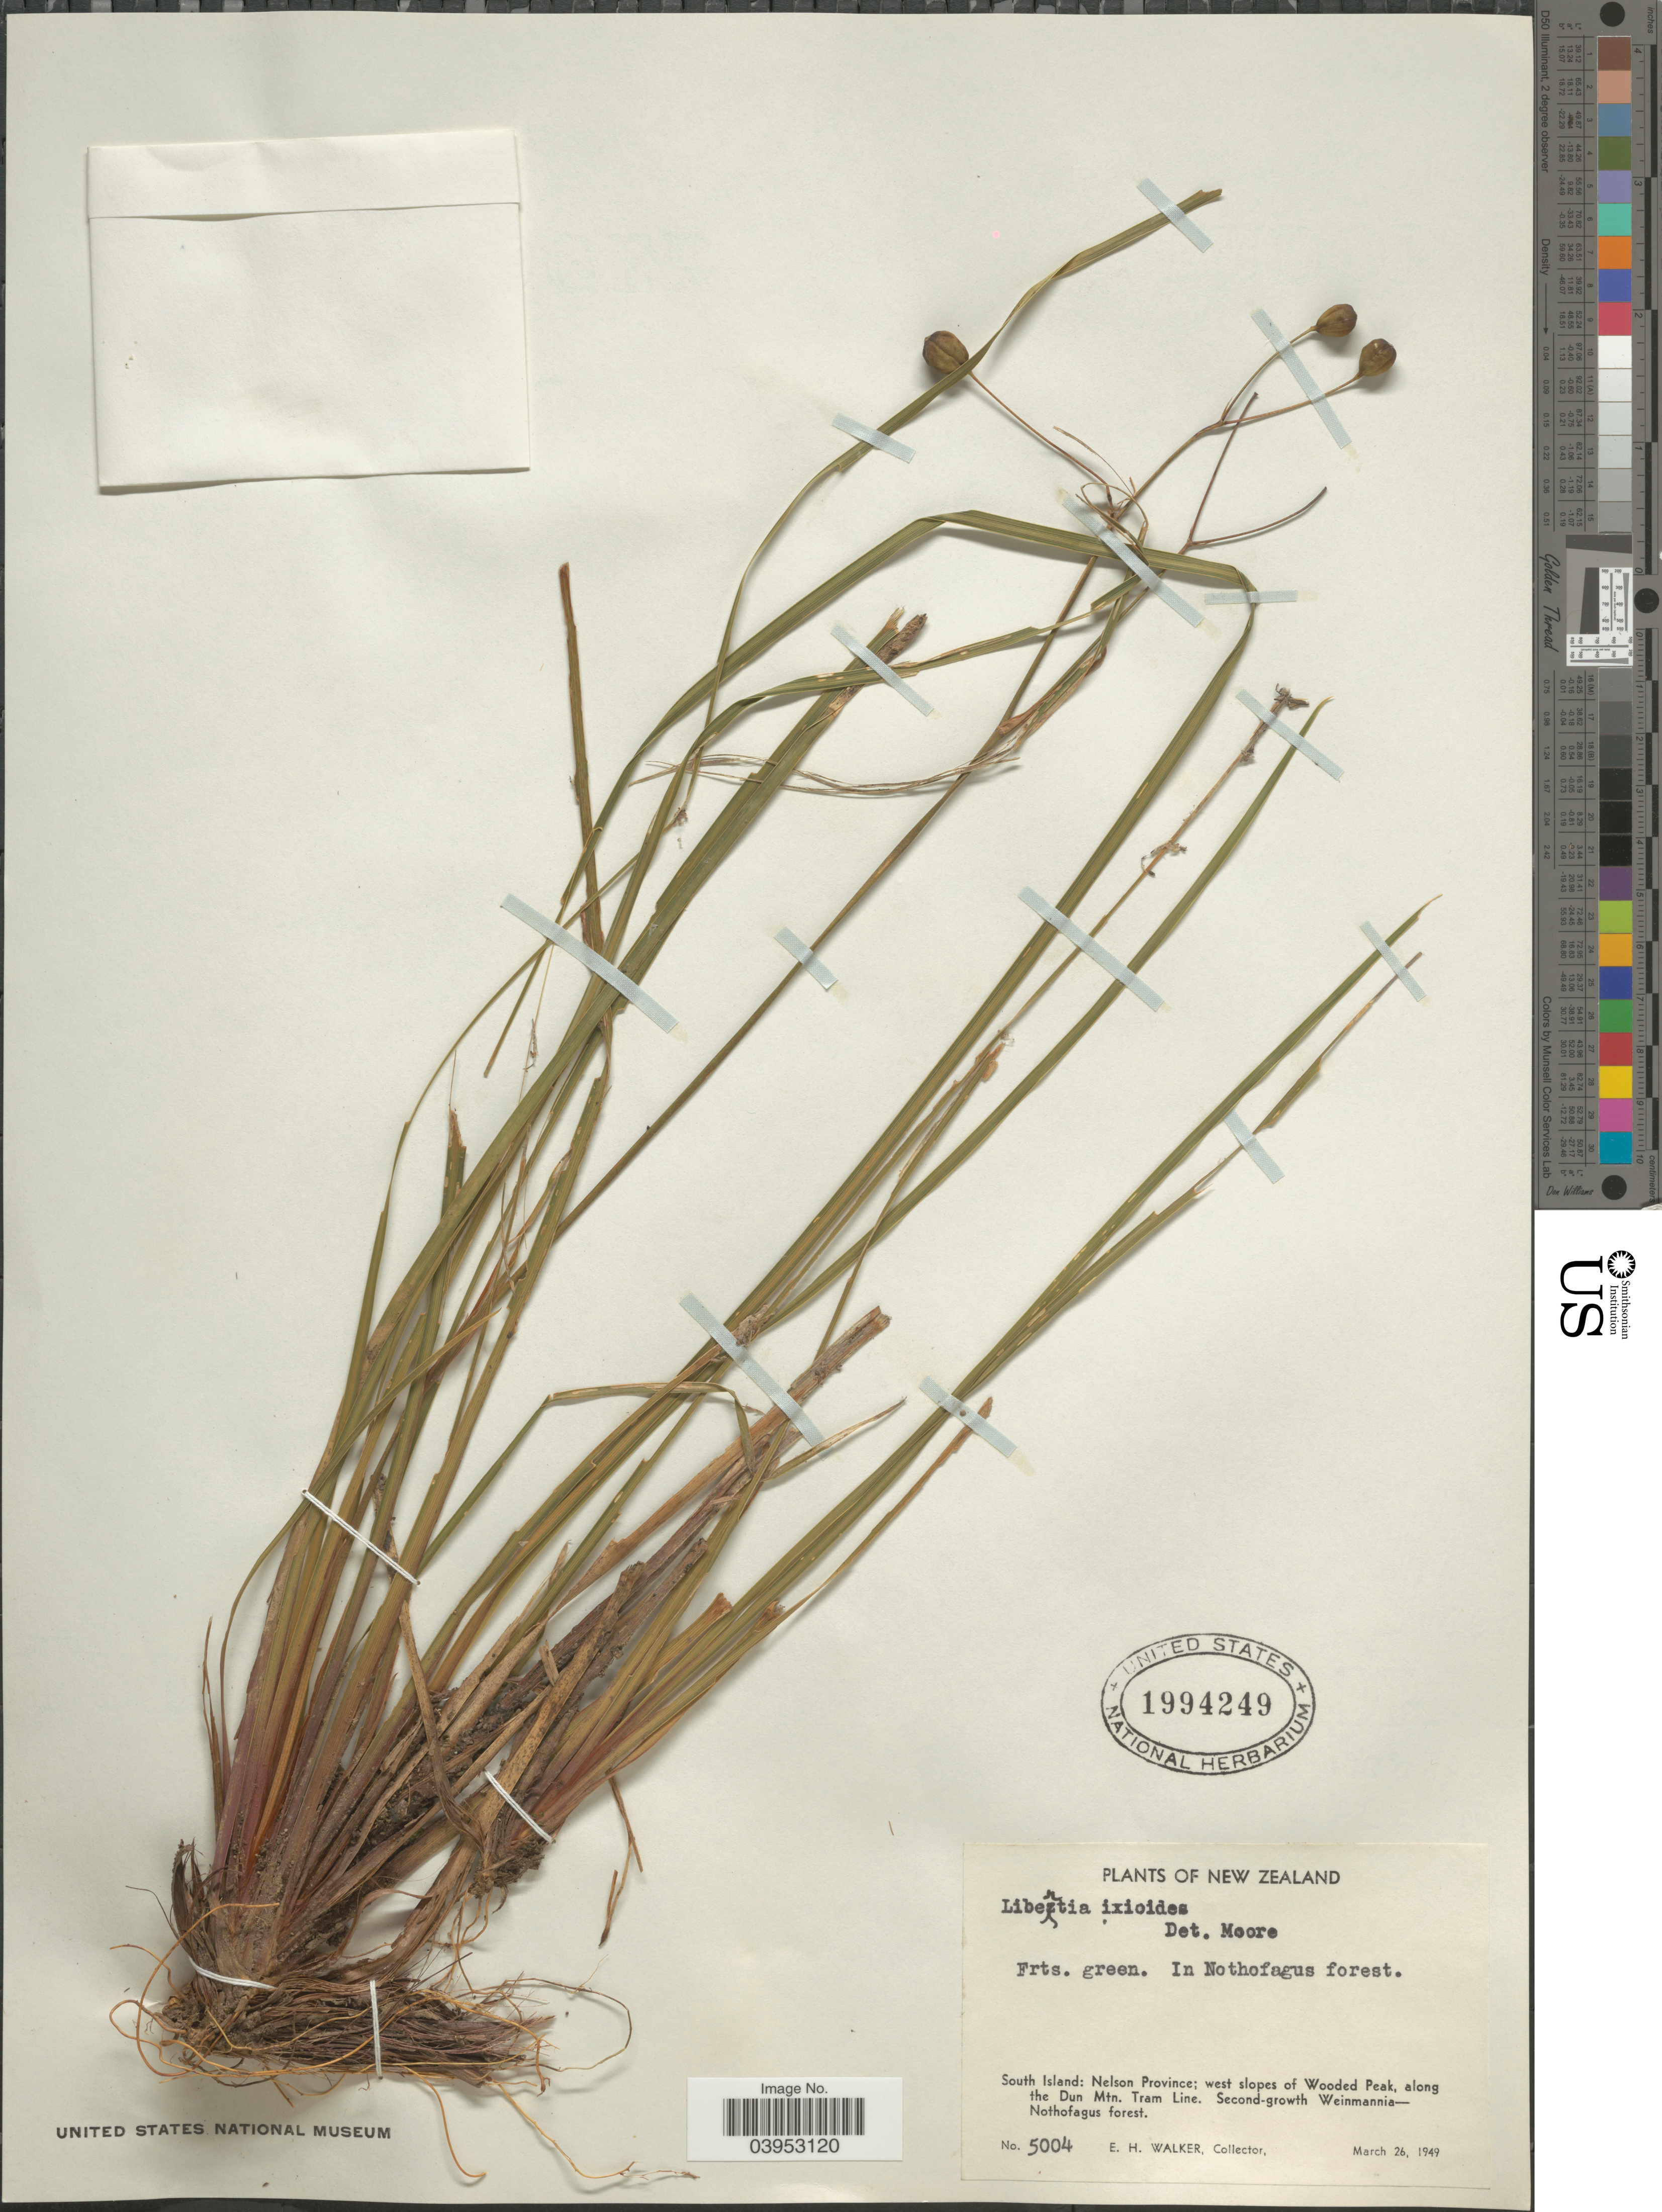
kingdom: Plantae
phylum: Tracheophyta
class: Liliopsida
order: Asparagales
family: Iridaceae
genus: Libertia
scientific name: Libertia ixioides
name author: (G. Forst.) Spreng.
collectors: E. H. Walker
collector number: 5004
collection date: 1949-03-26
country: New Zealand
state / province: Nelson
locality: South Island: Nelson Province; west slopes of Wooded Peak, along the Dun Mtn. Tram Line. Second-growth Weinmannia-Nothofagus forest.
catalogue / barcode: US 1994249